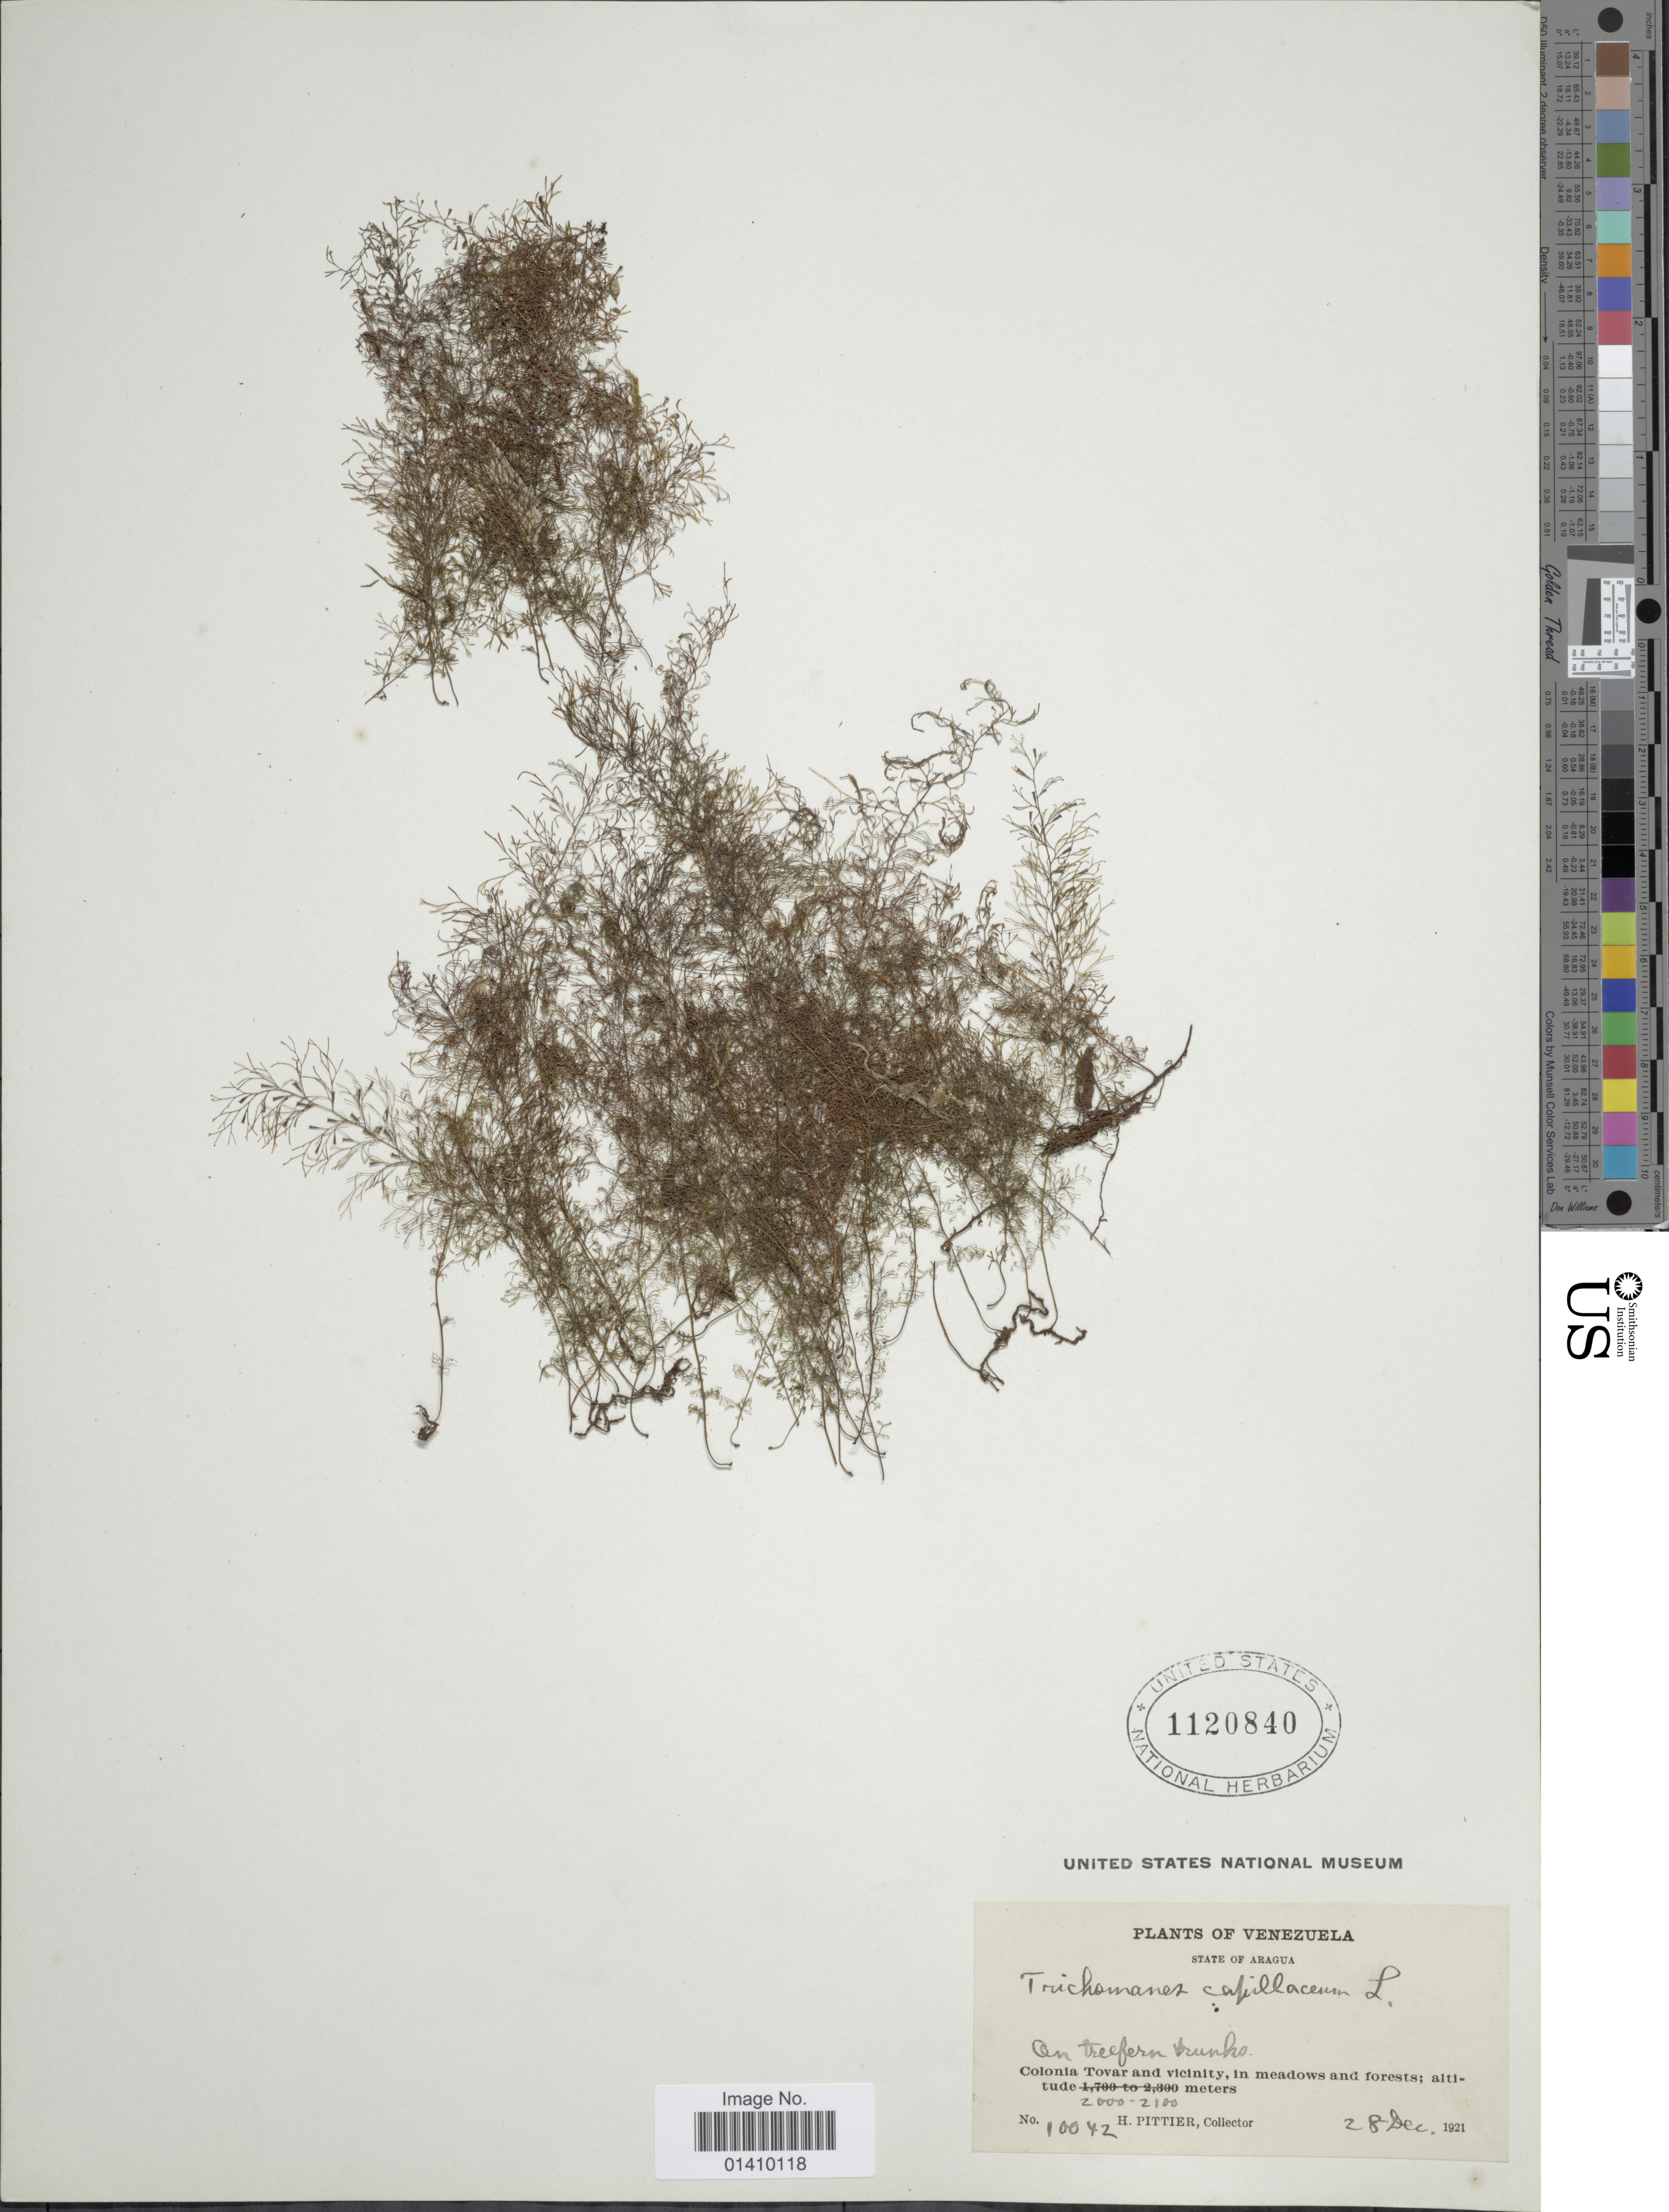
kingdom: Plantae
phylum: Tracheophyta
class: Polypodiopsida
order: Hymenophyllales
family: Hymenophyllaceae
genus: Polyphlebium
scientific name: Polyphlebium capillaceum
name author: (L.) Ebihara & Dubuisson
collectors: H. F. Pittier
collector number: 10042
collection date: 1921-12-28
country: Venezuela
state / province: Aragua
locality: Colonia Tovar and vicinity, in meadow and forests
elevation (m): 2000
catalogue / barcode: US 1120840